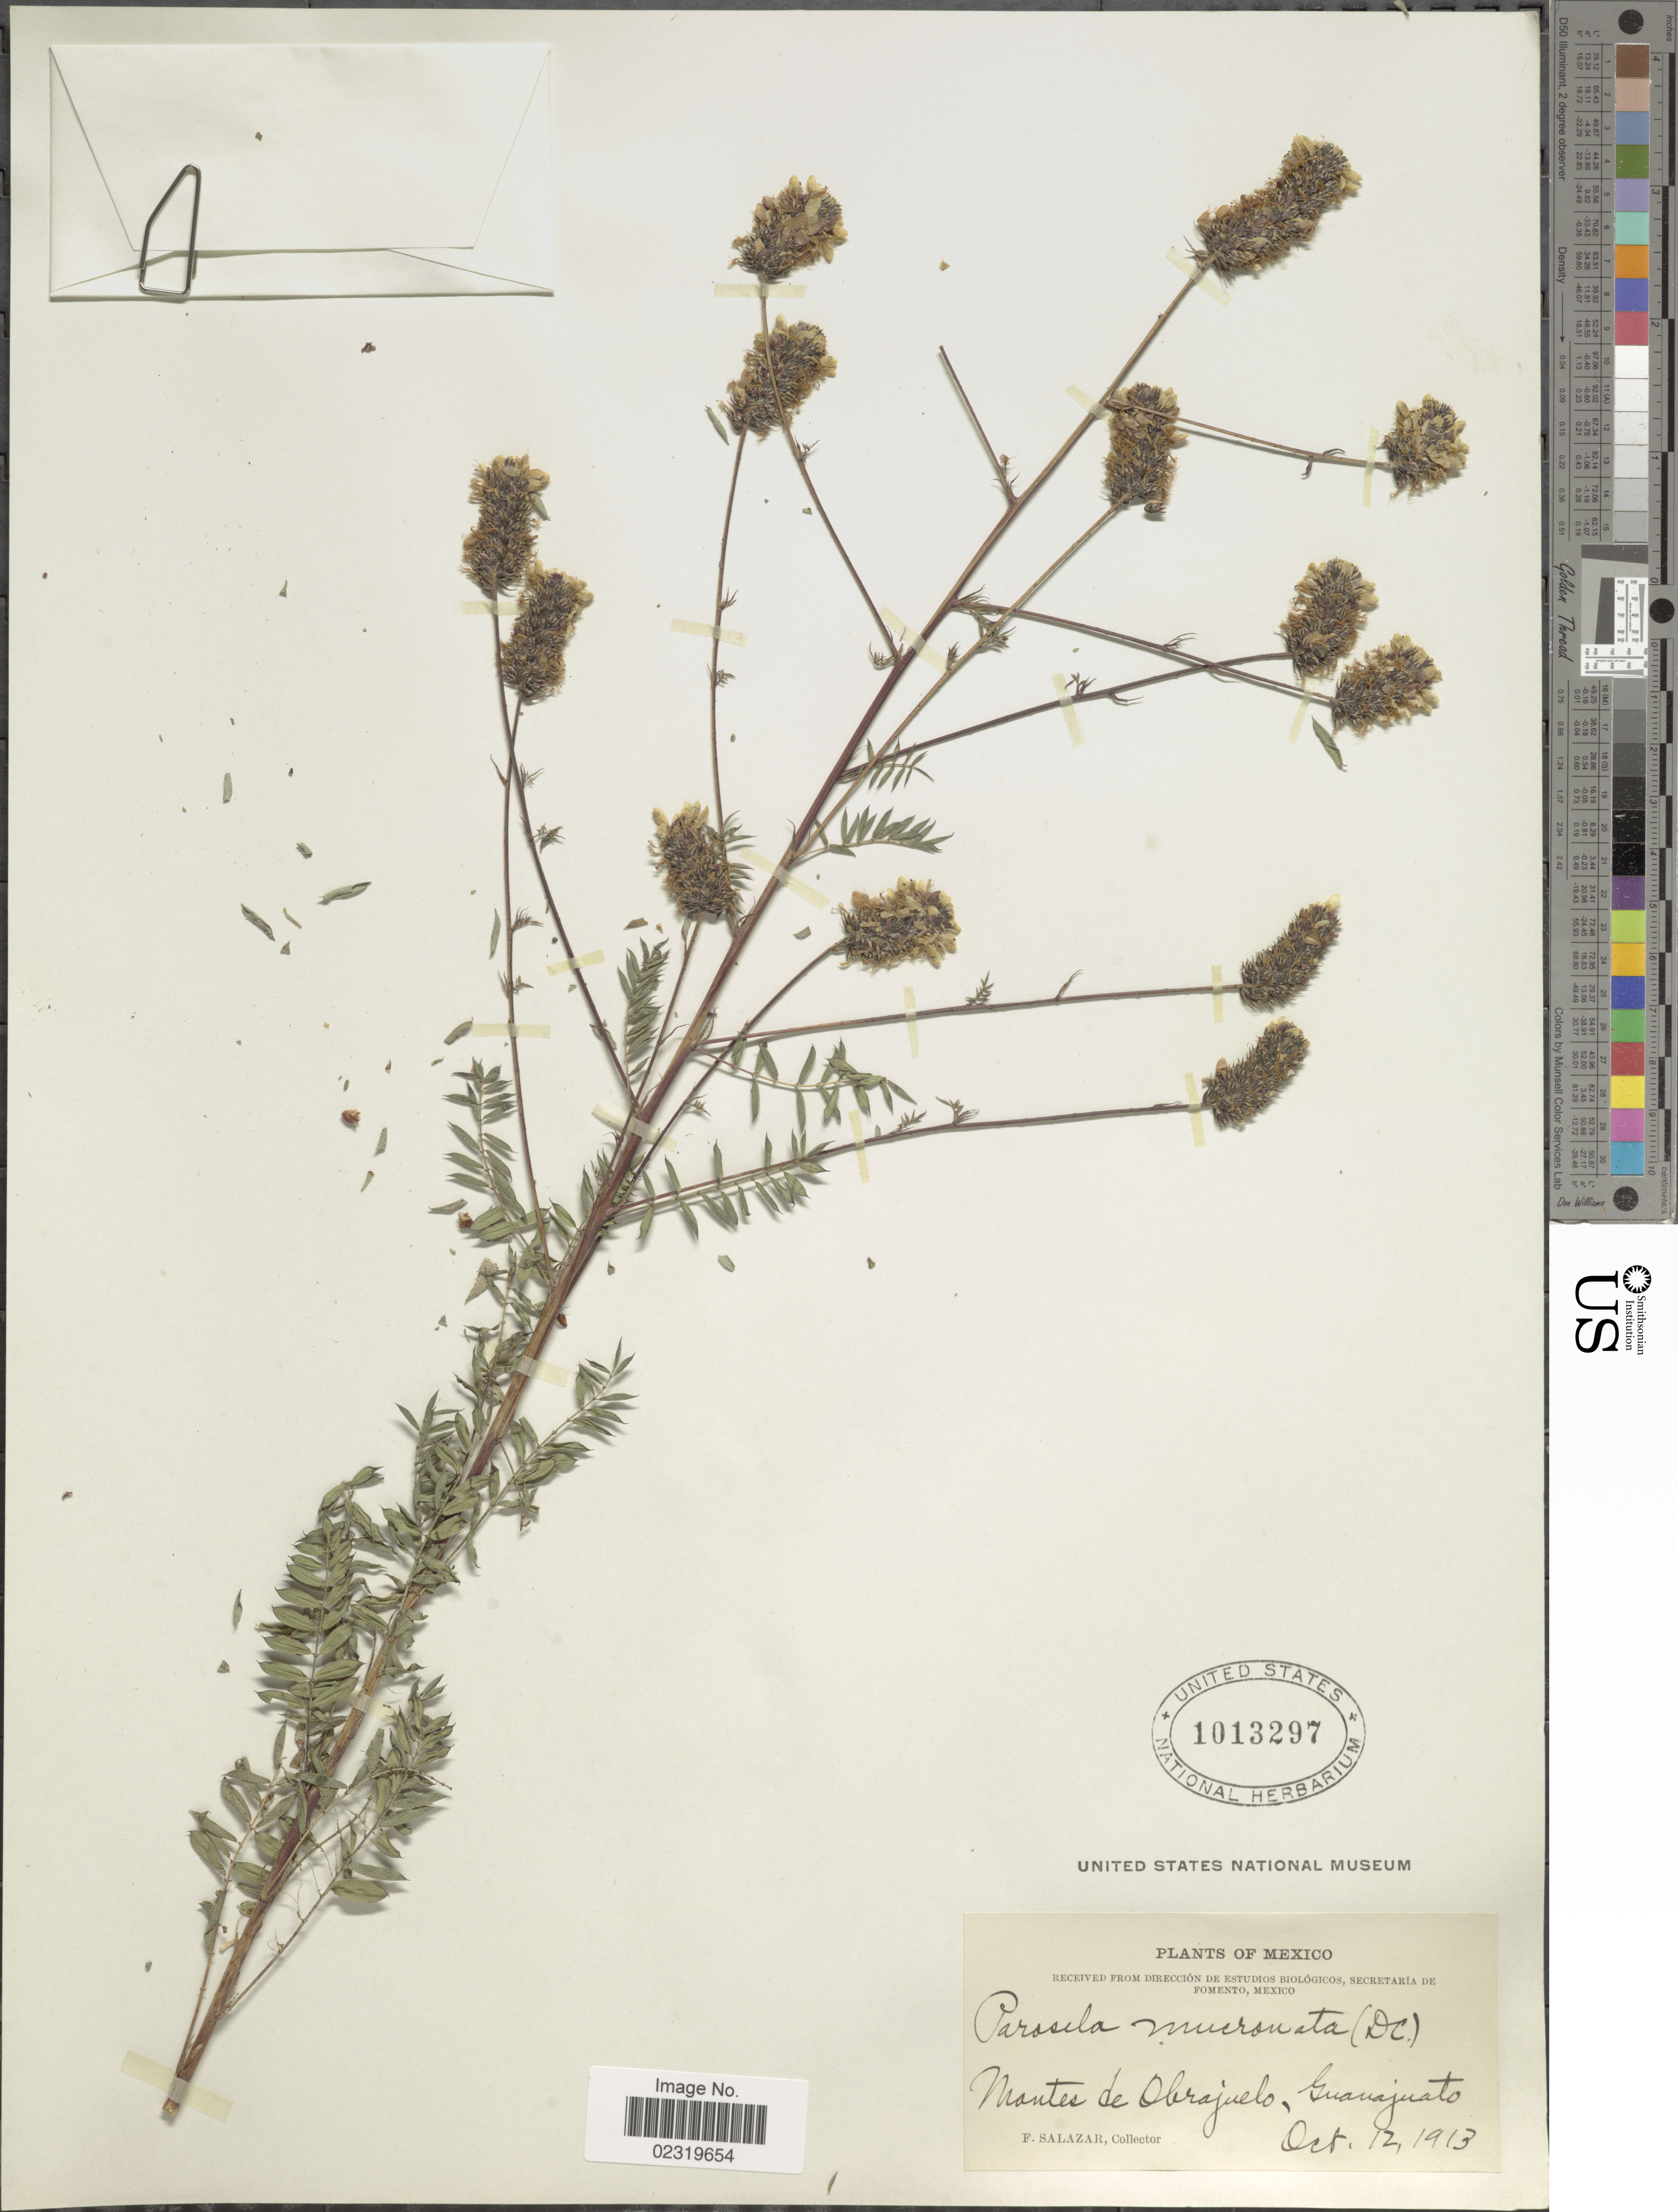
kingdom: Plantae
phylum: Tracheophyta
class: Magnoliopsida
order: Fabales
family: Fabaceae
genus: Dalea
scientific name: Dalea mucronata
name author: DC.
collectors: F. Salazar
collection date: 1913-10-12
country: Mexico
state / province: Guanajuato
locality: Montes de Obrajuelo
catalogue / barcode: US 1013297